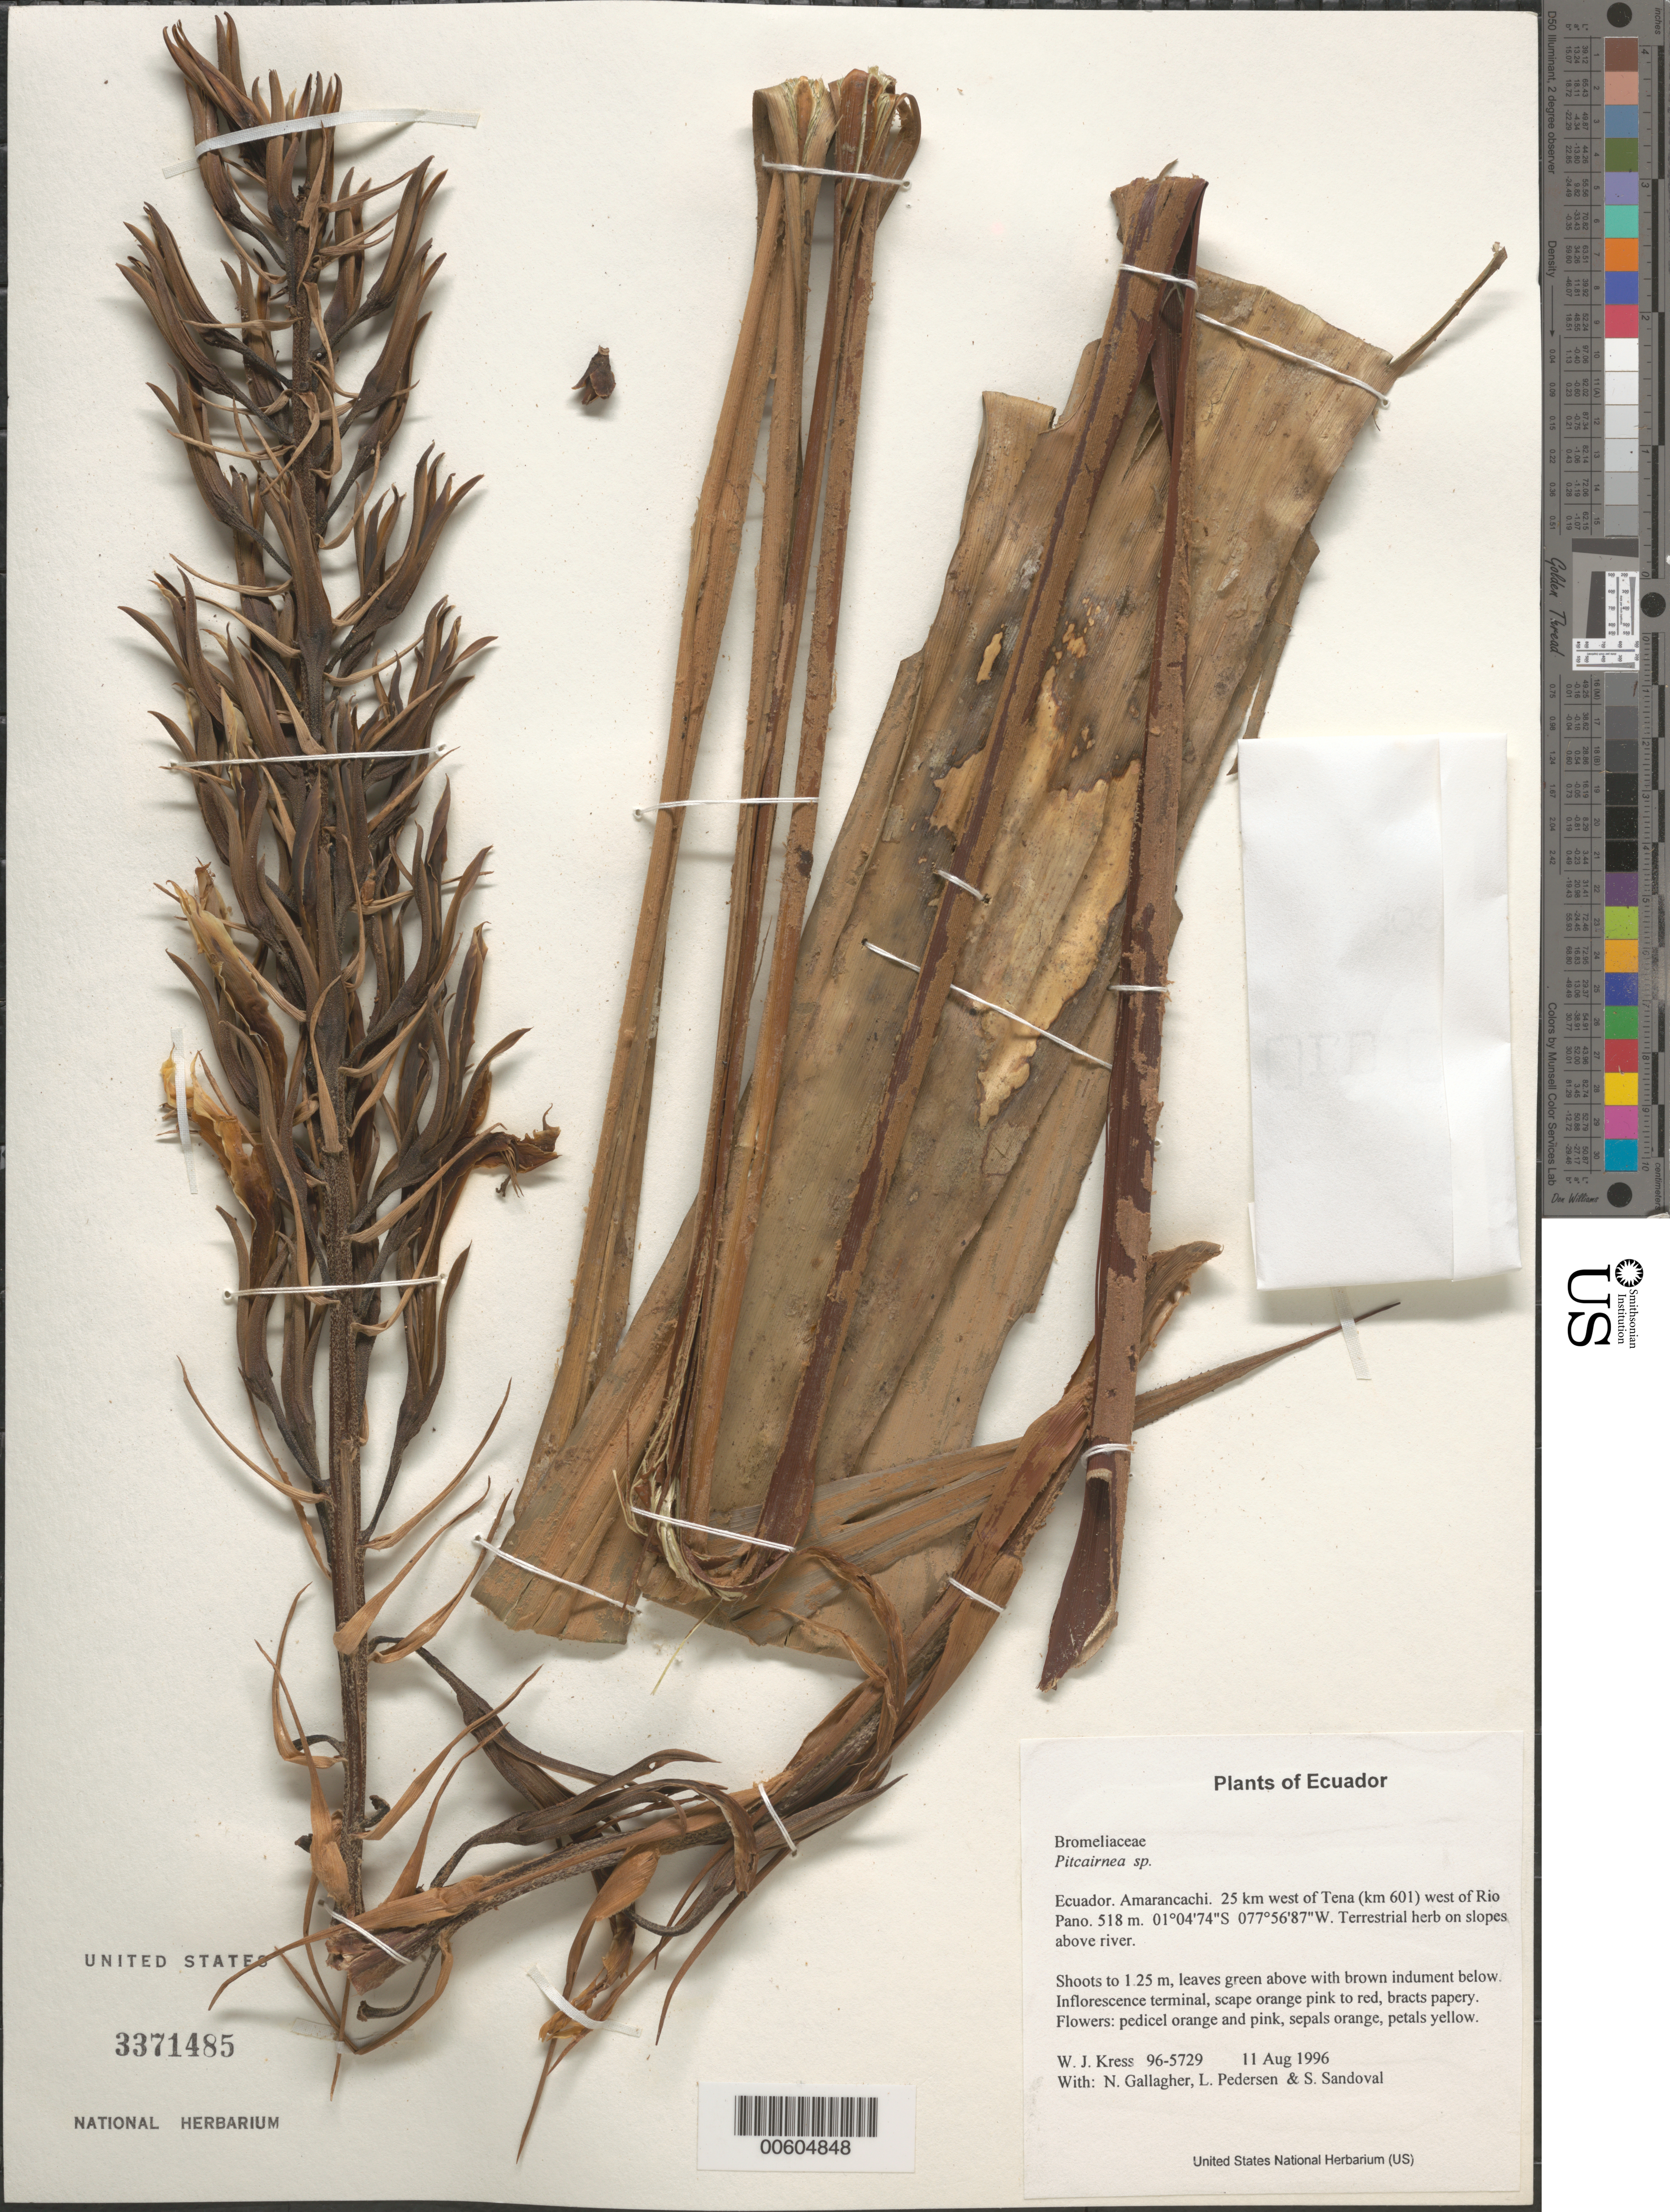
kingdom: Plantae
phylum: Tracheophyta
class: Liliopsida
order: Poales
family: Bromeliaceae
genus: Pitcairnia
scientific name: Pitcairnia sp.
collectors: W. J. Kress, N. L. Gallagher, L. Pedersen & S. Sandoval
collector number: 96-5729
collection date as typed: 11 Aug 1996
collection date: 1996-08-11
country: Ecuador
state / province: Napo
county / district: Amarancachi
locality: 25 km west of Tena (km 601) west of Rio Pano.Amarancachi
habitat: Terrestrial herb on slopes above river.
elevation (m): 518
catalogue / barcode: US 3371485